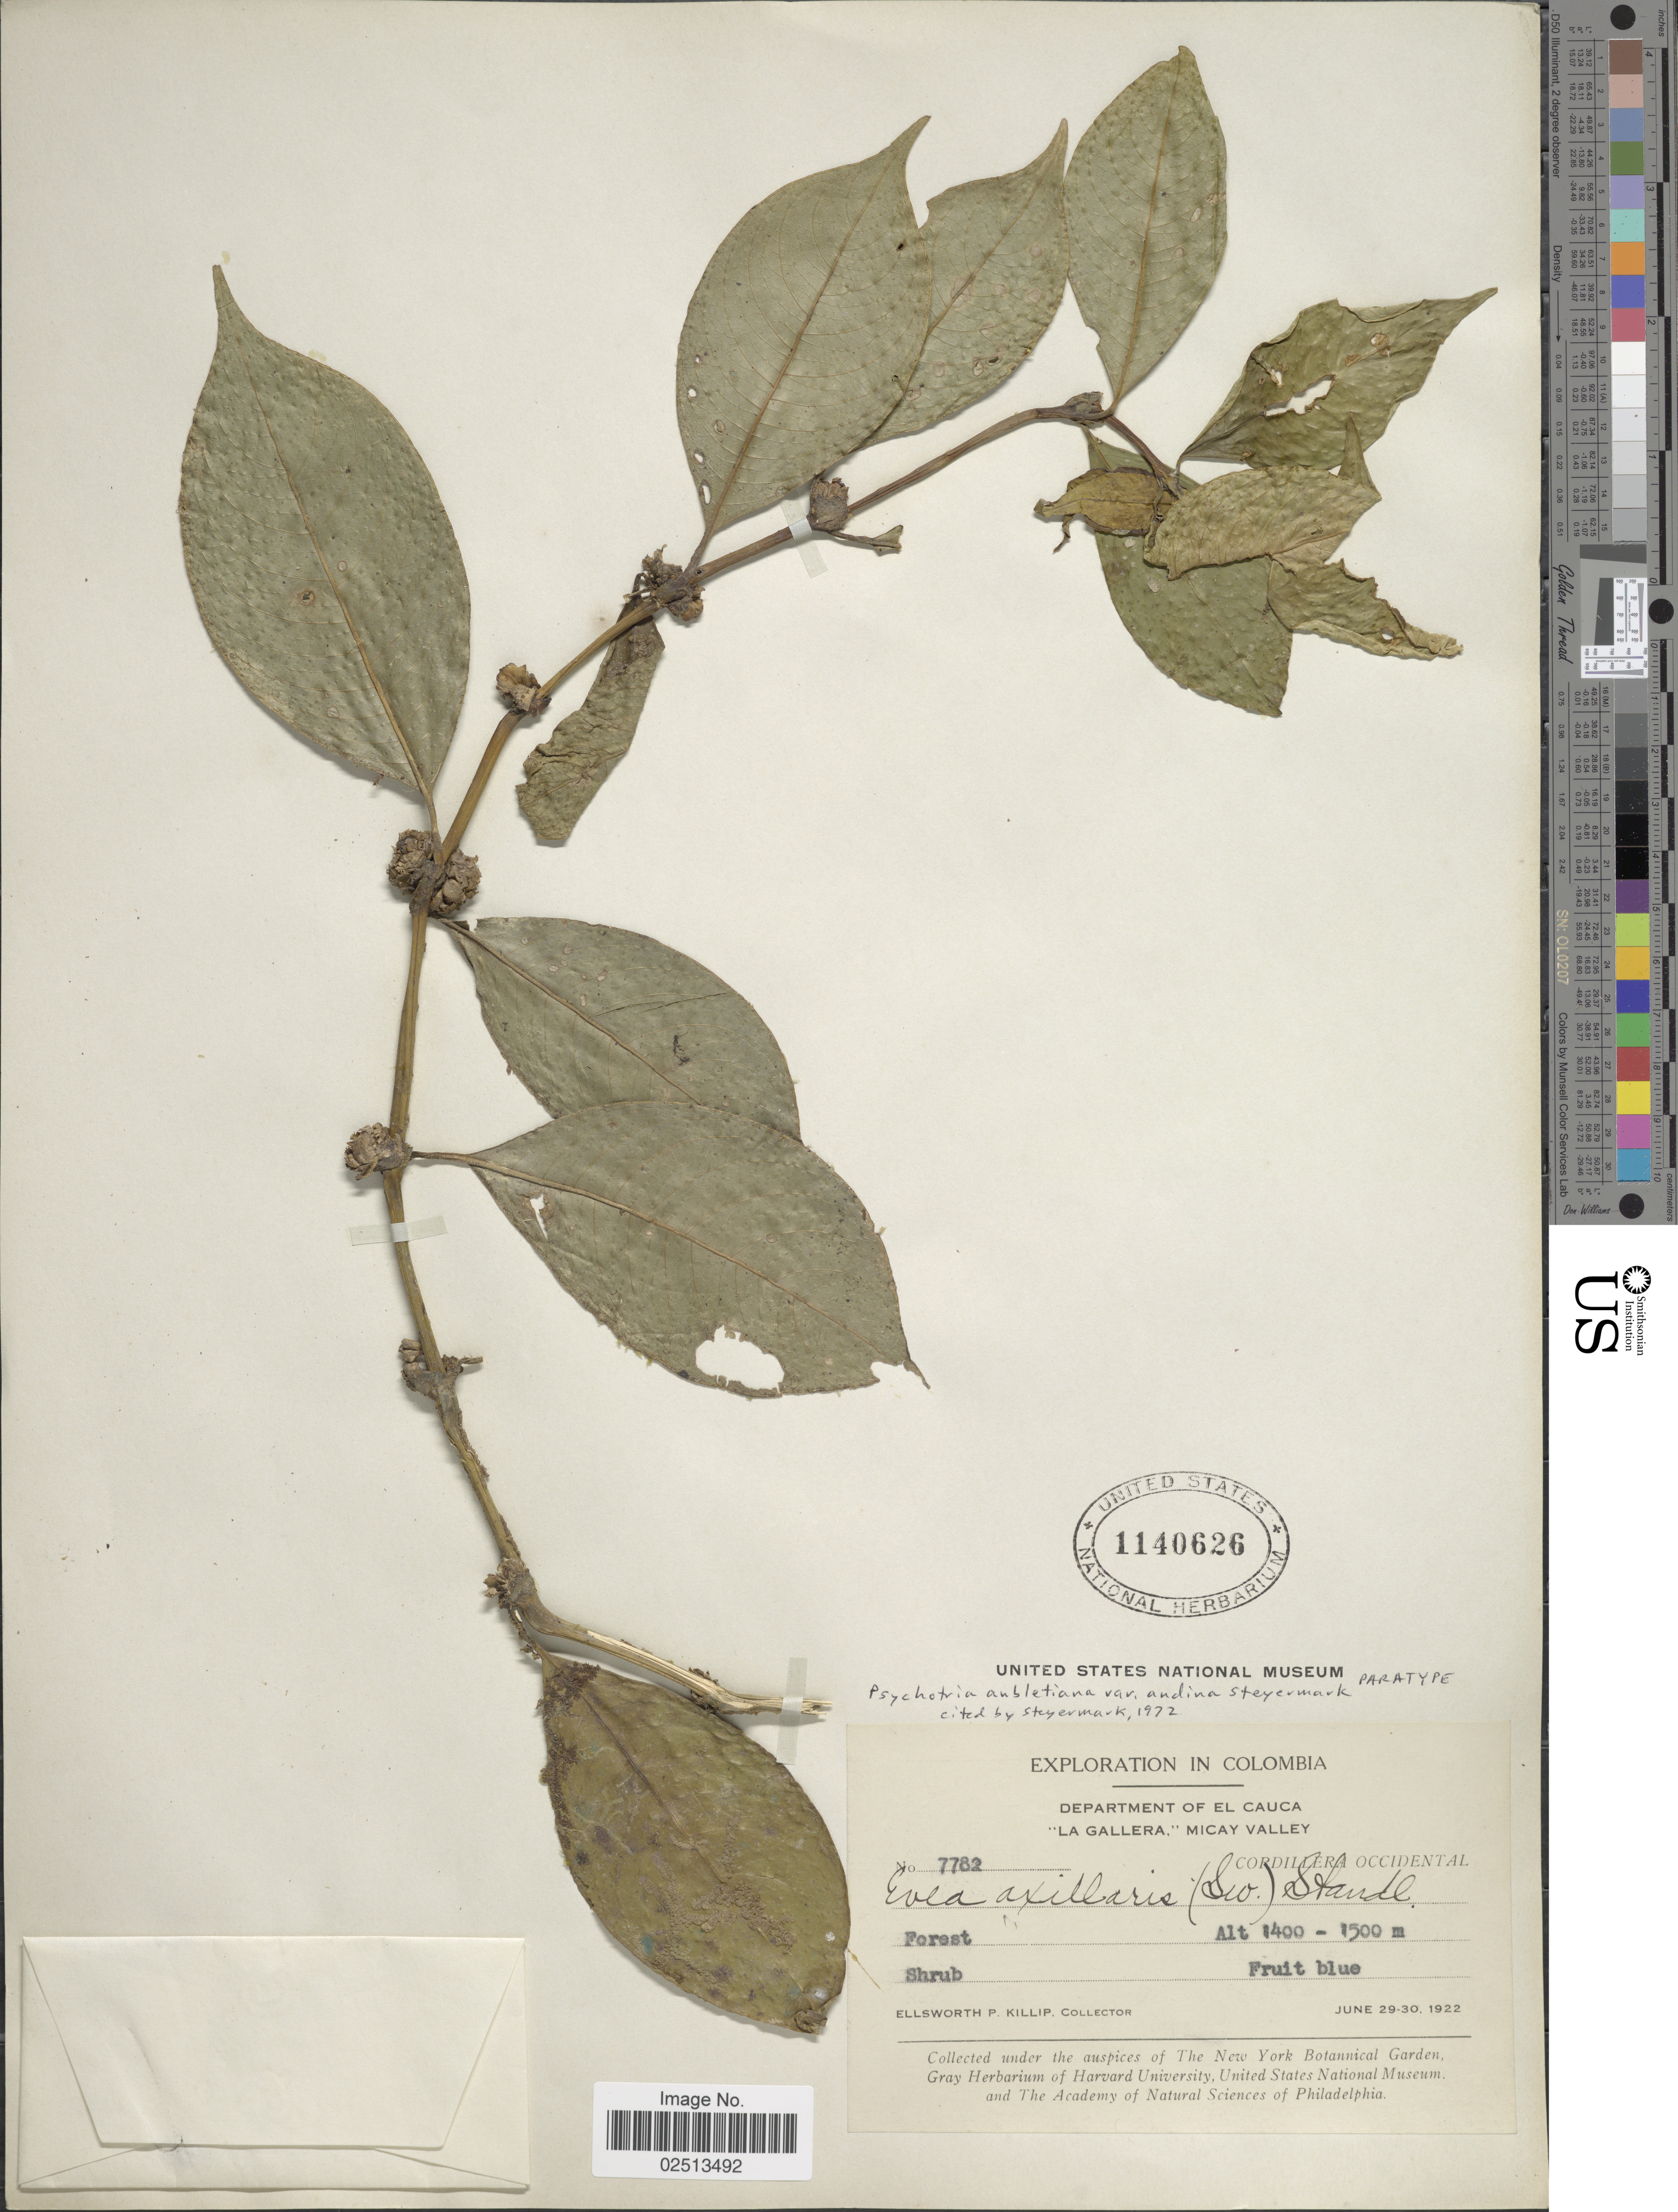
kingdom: Plantae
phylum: Tracheophyta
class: Magnoliopsida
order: Gentianales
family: Rubiaceae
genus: Psychotria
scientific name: Psychotria aubletiana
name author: Steyerm.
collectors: E. P. Killip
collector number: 7782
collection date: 1922-06-29/1922-06-30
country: Colombia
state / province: Cauca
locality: Department of El Cauca 'La Gallera,' Micay Valley, Cordillera Occidental, Forest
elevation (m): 1400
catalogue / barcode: US 1140626